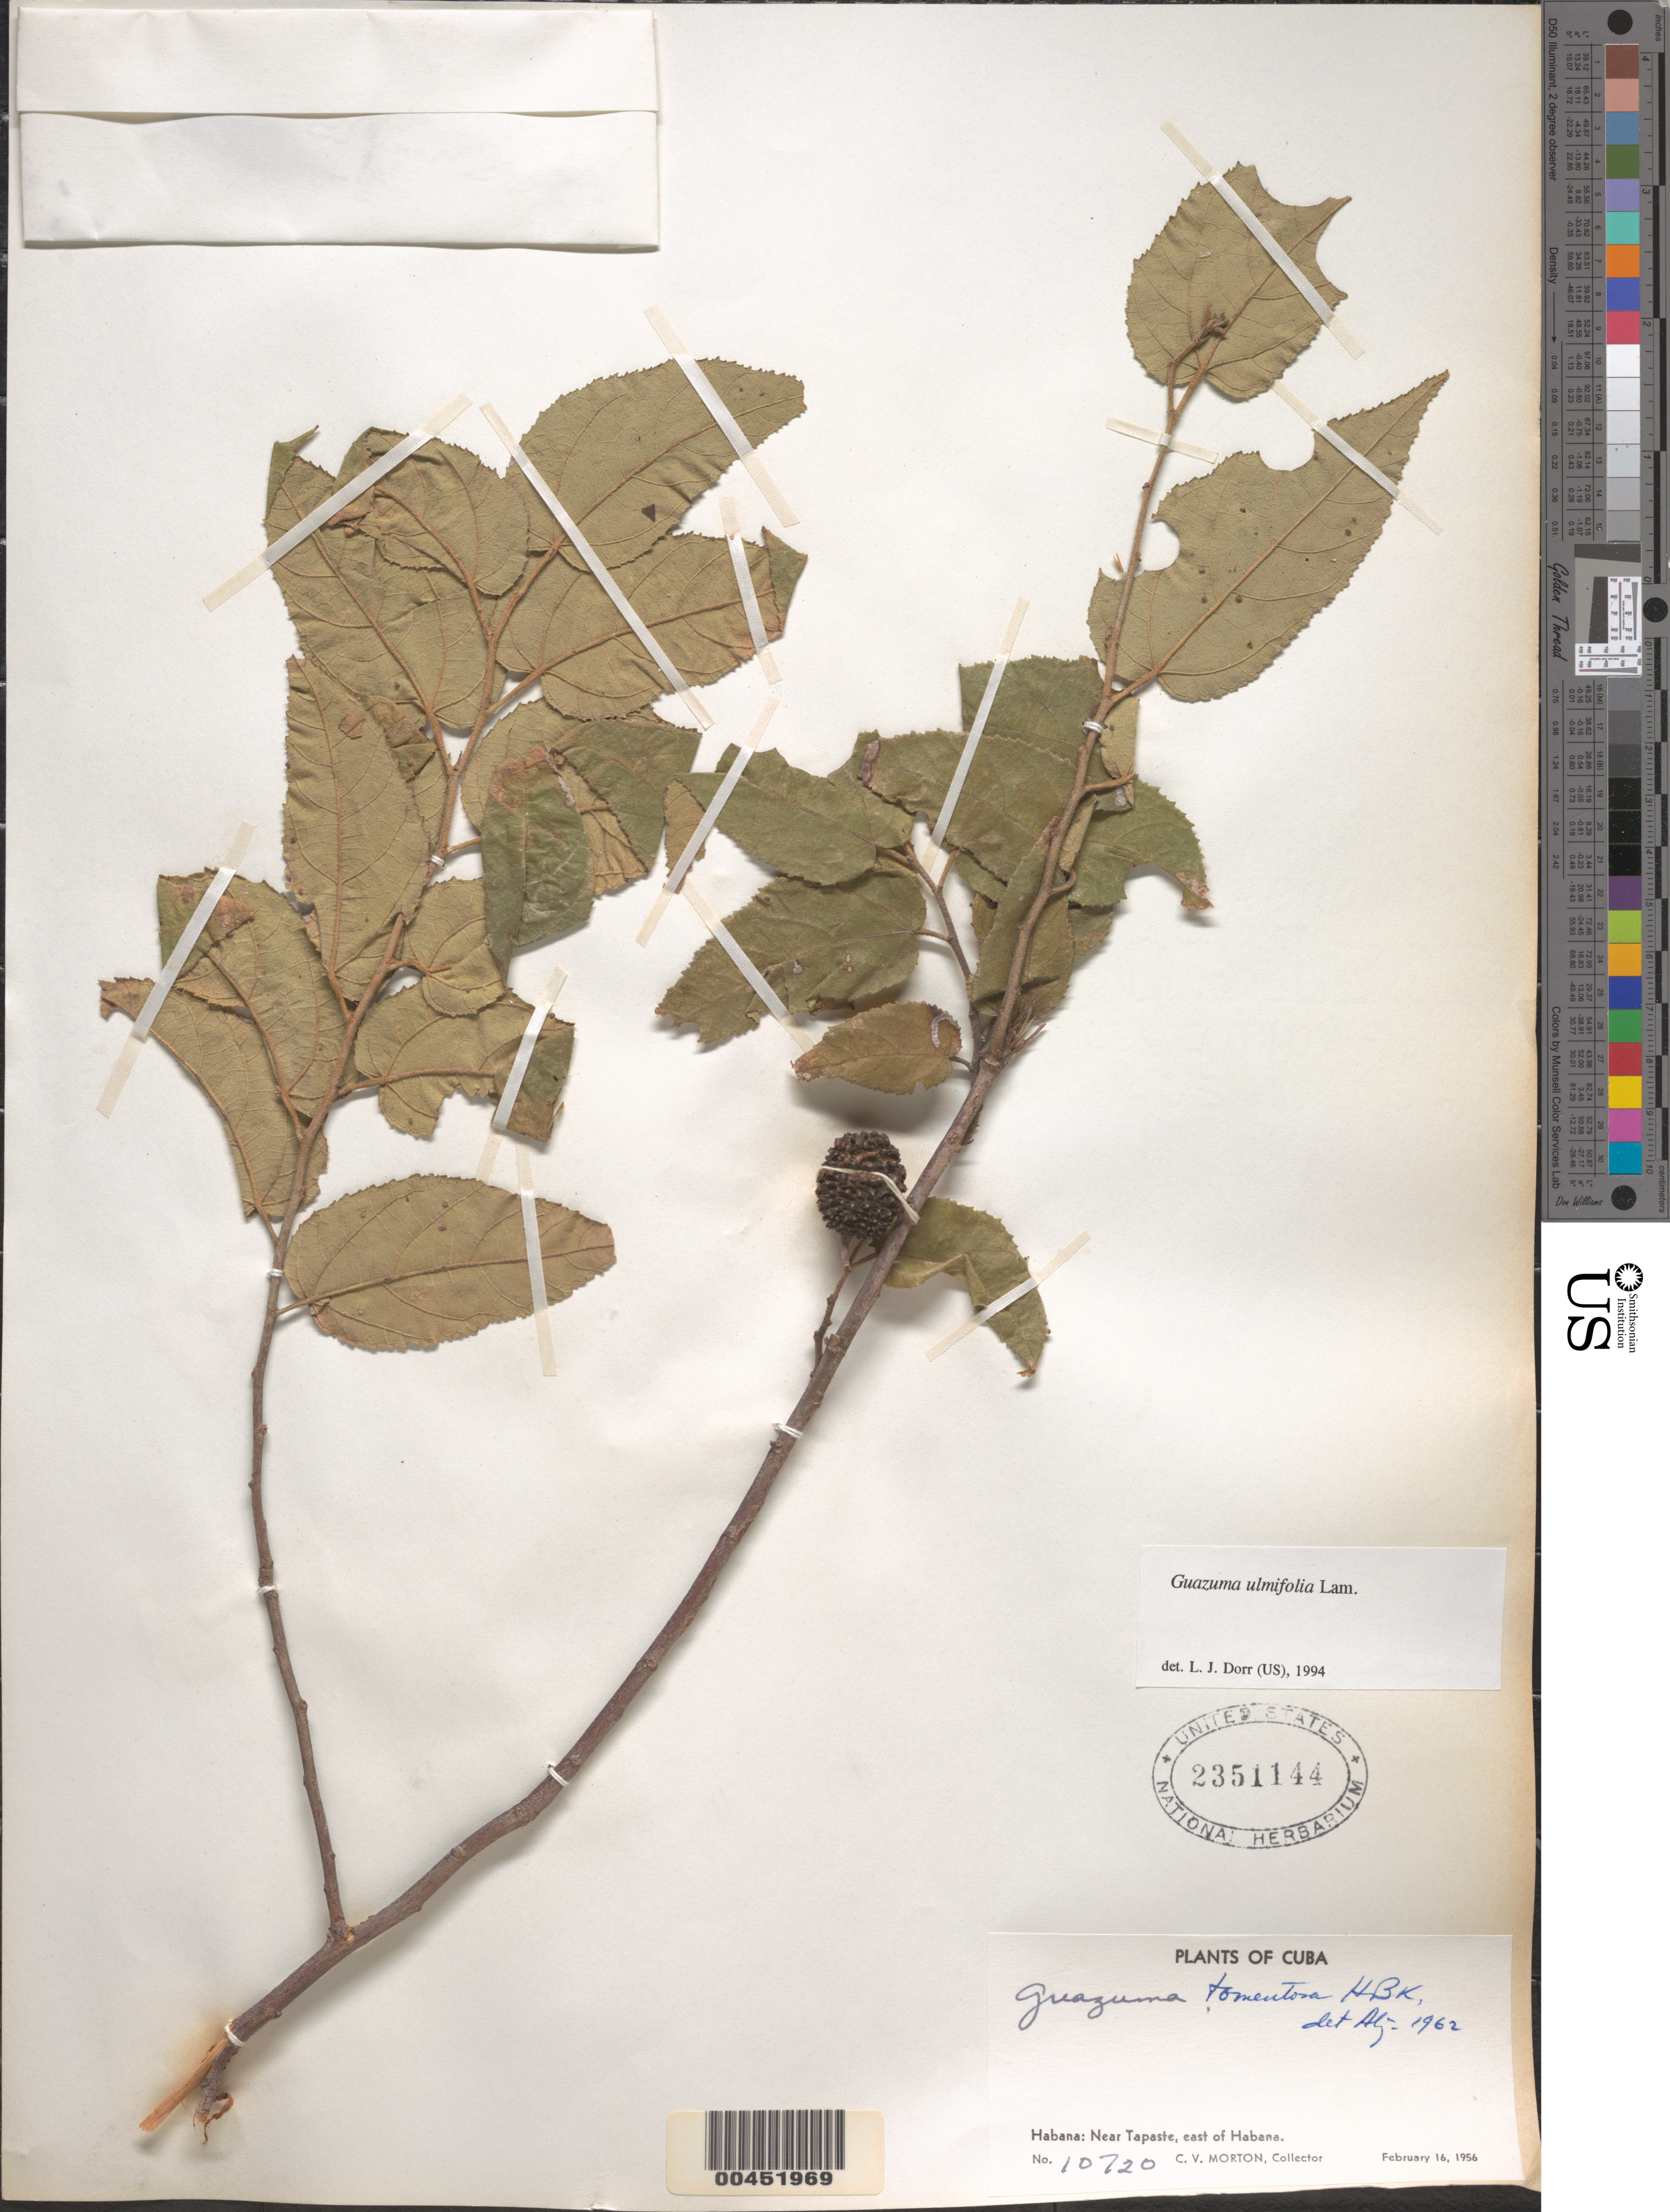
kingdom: Plantae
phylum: Tracheophyta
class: Magnoliopsida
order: Malvales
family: Malvaceae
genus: Guazuma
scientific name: Guazuma ulmifolia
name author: Lam.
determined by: Dorr, L. J., (BOT), Smithsonian Institution - National Museum of Natural History (UNITED STATES)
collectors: C. V. Morton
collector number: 10720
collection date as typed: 16 Feb 1956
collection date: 1956-02-16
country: Cuba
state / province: La Habana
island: Greater Antilles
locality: Near Tapaste, E of Habana.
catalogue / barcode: US 2351144